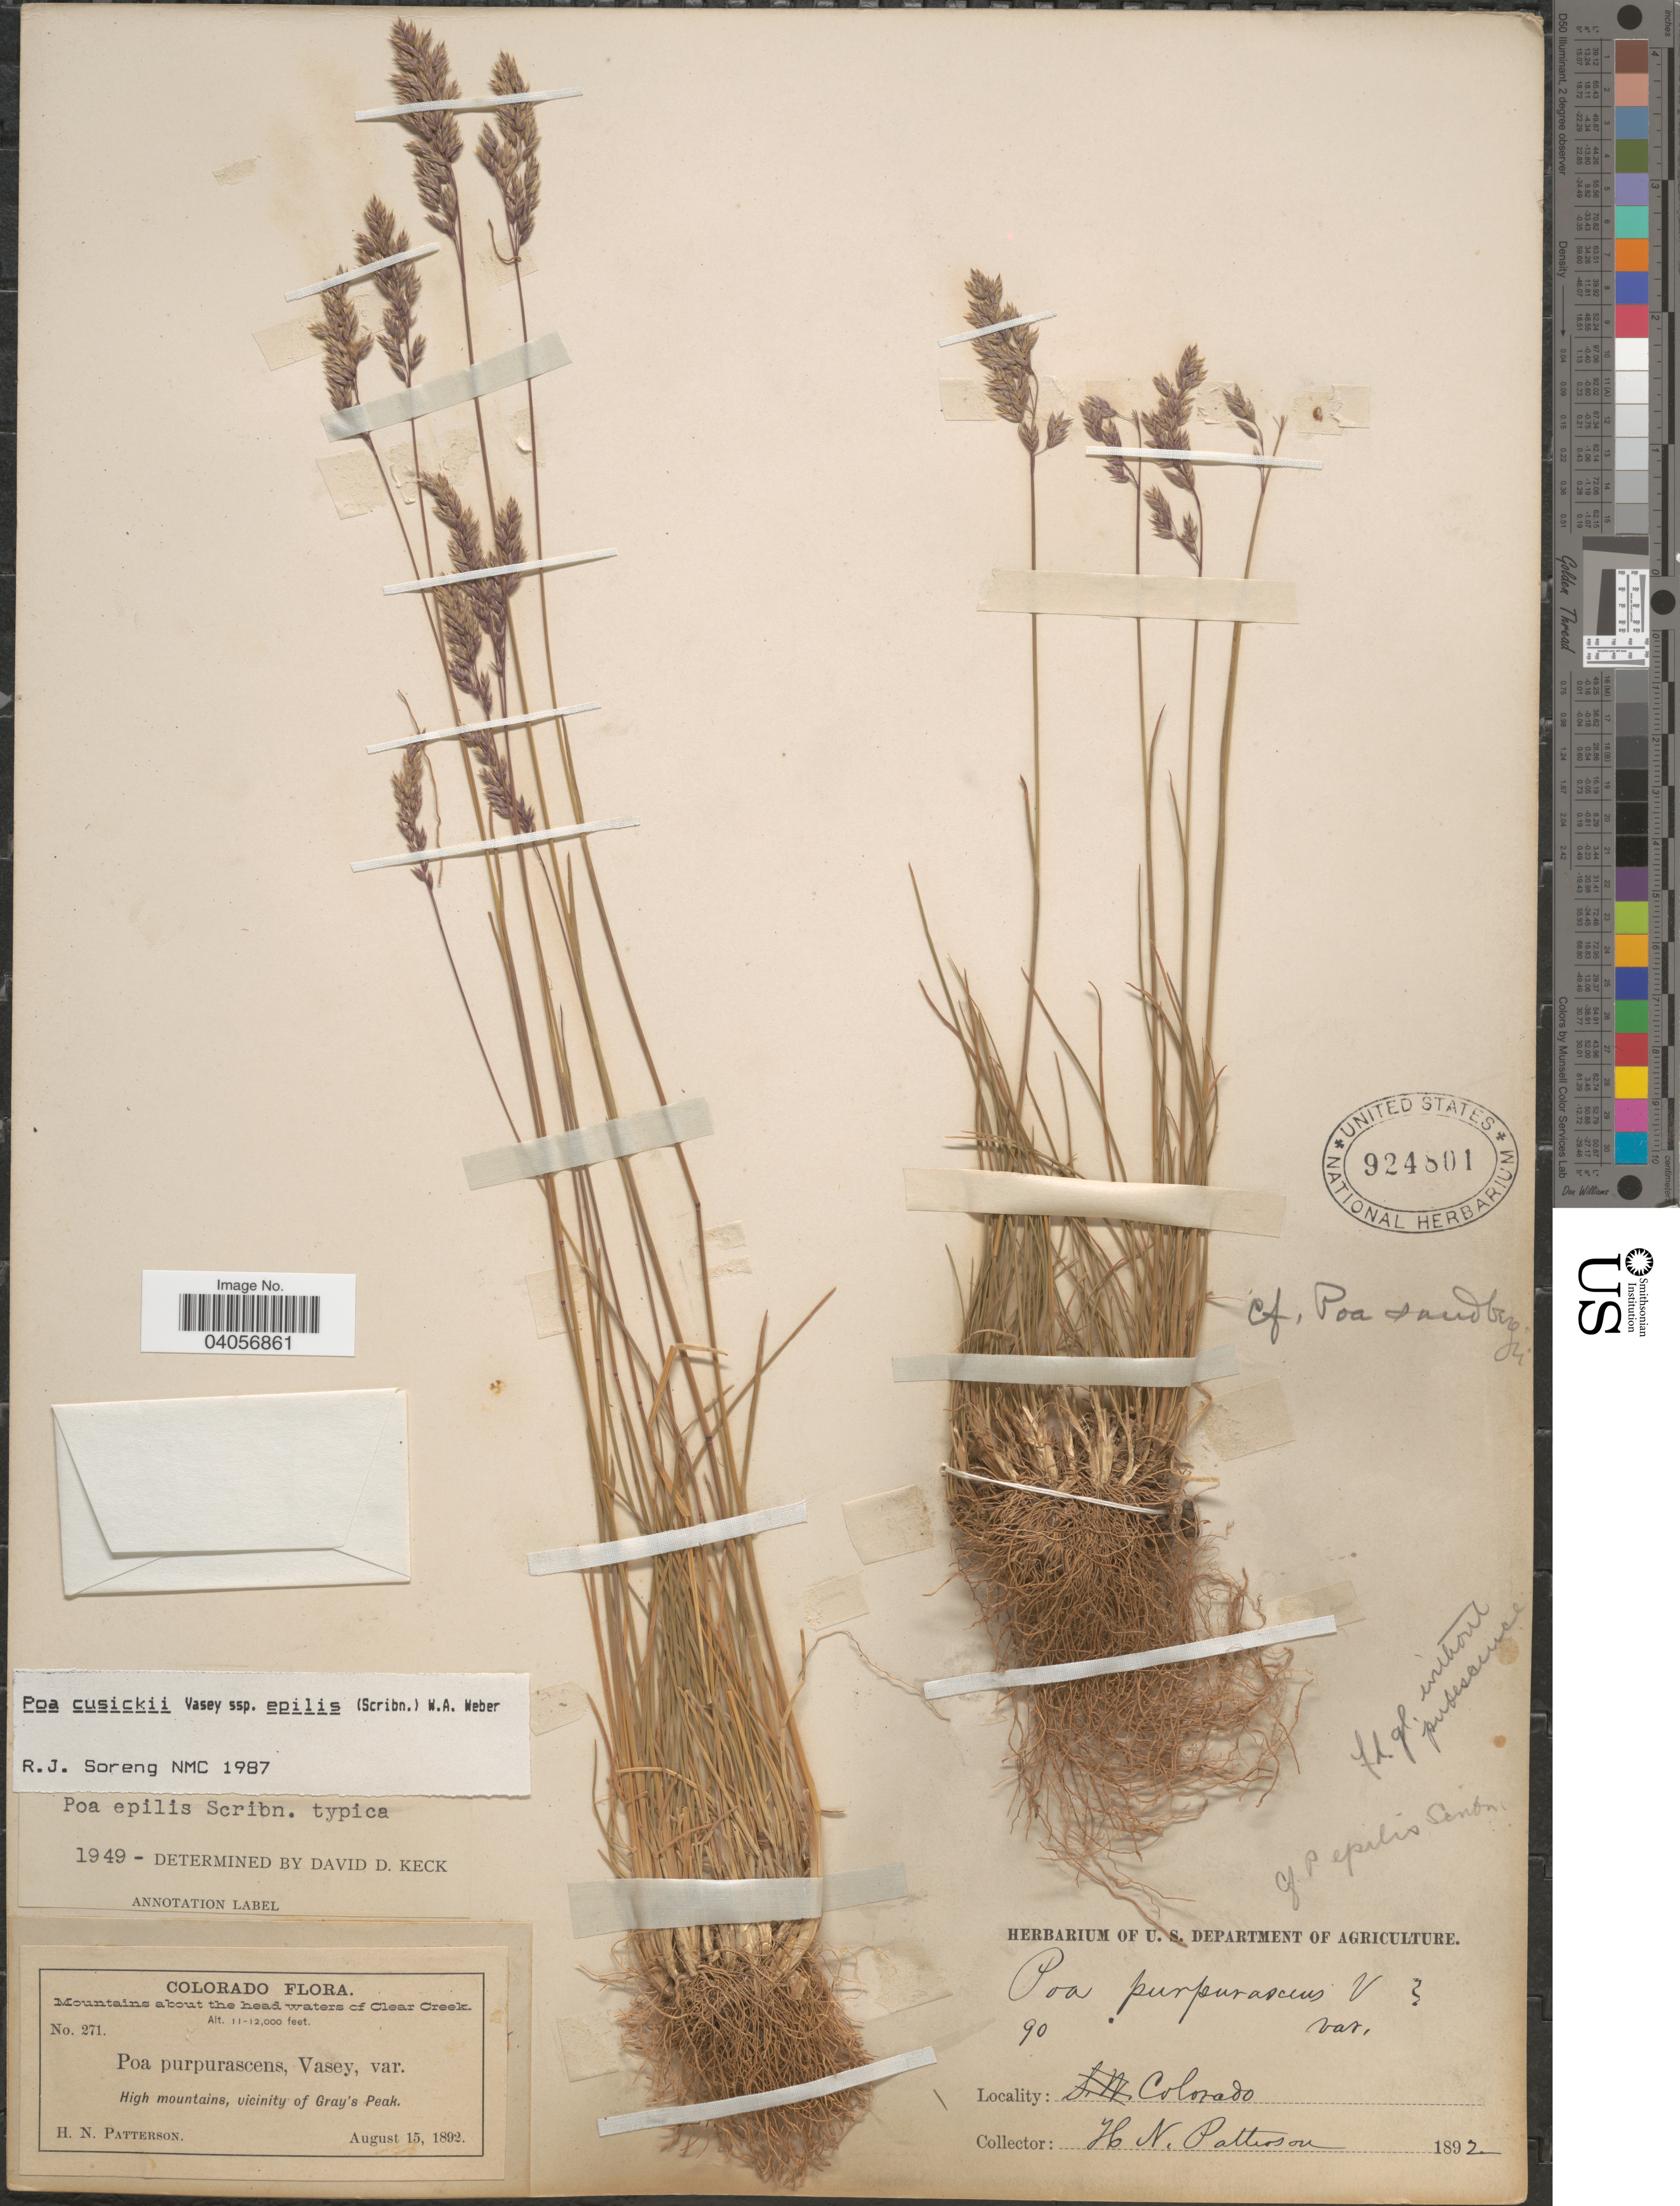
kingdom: Plantae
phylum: Tracheophyta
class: Liliopsida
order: Poales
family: Poaceae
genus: Poa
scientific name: Poa cusickii subsp. epilis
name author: (Scribn.) W.A. Weber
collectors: H. N. Patterson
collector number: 271/90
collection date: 1892-08-15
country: United States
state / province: Colorado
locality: Mountains about the head waters of Clear Creek. High mountains, vicinity of Gray's Peak.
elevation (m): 3353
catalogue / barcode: US 924801